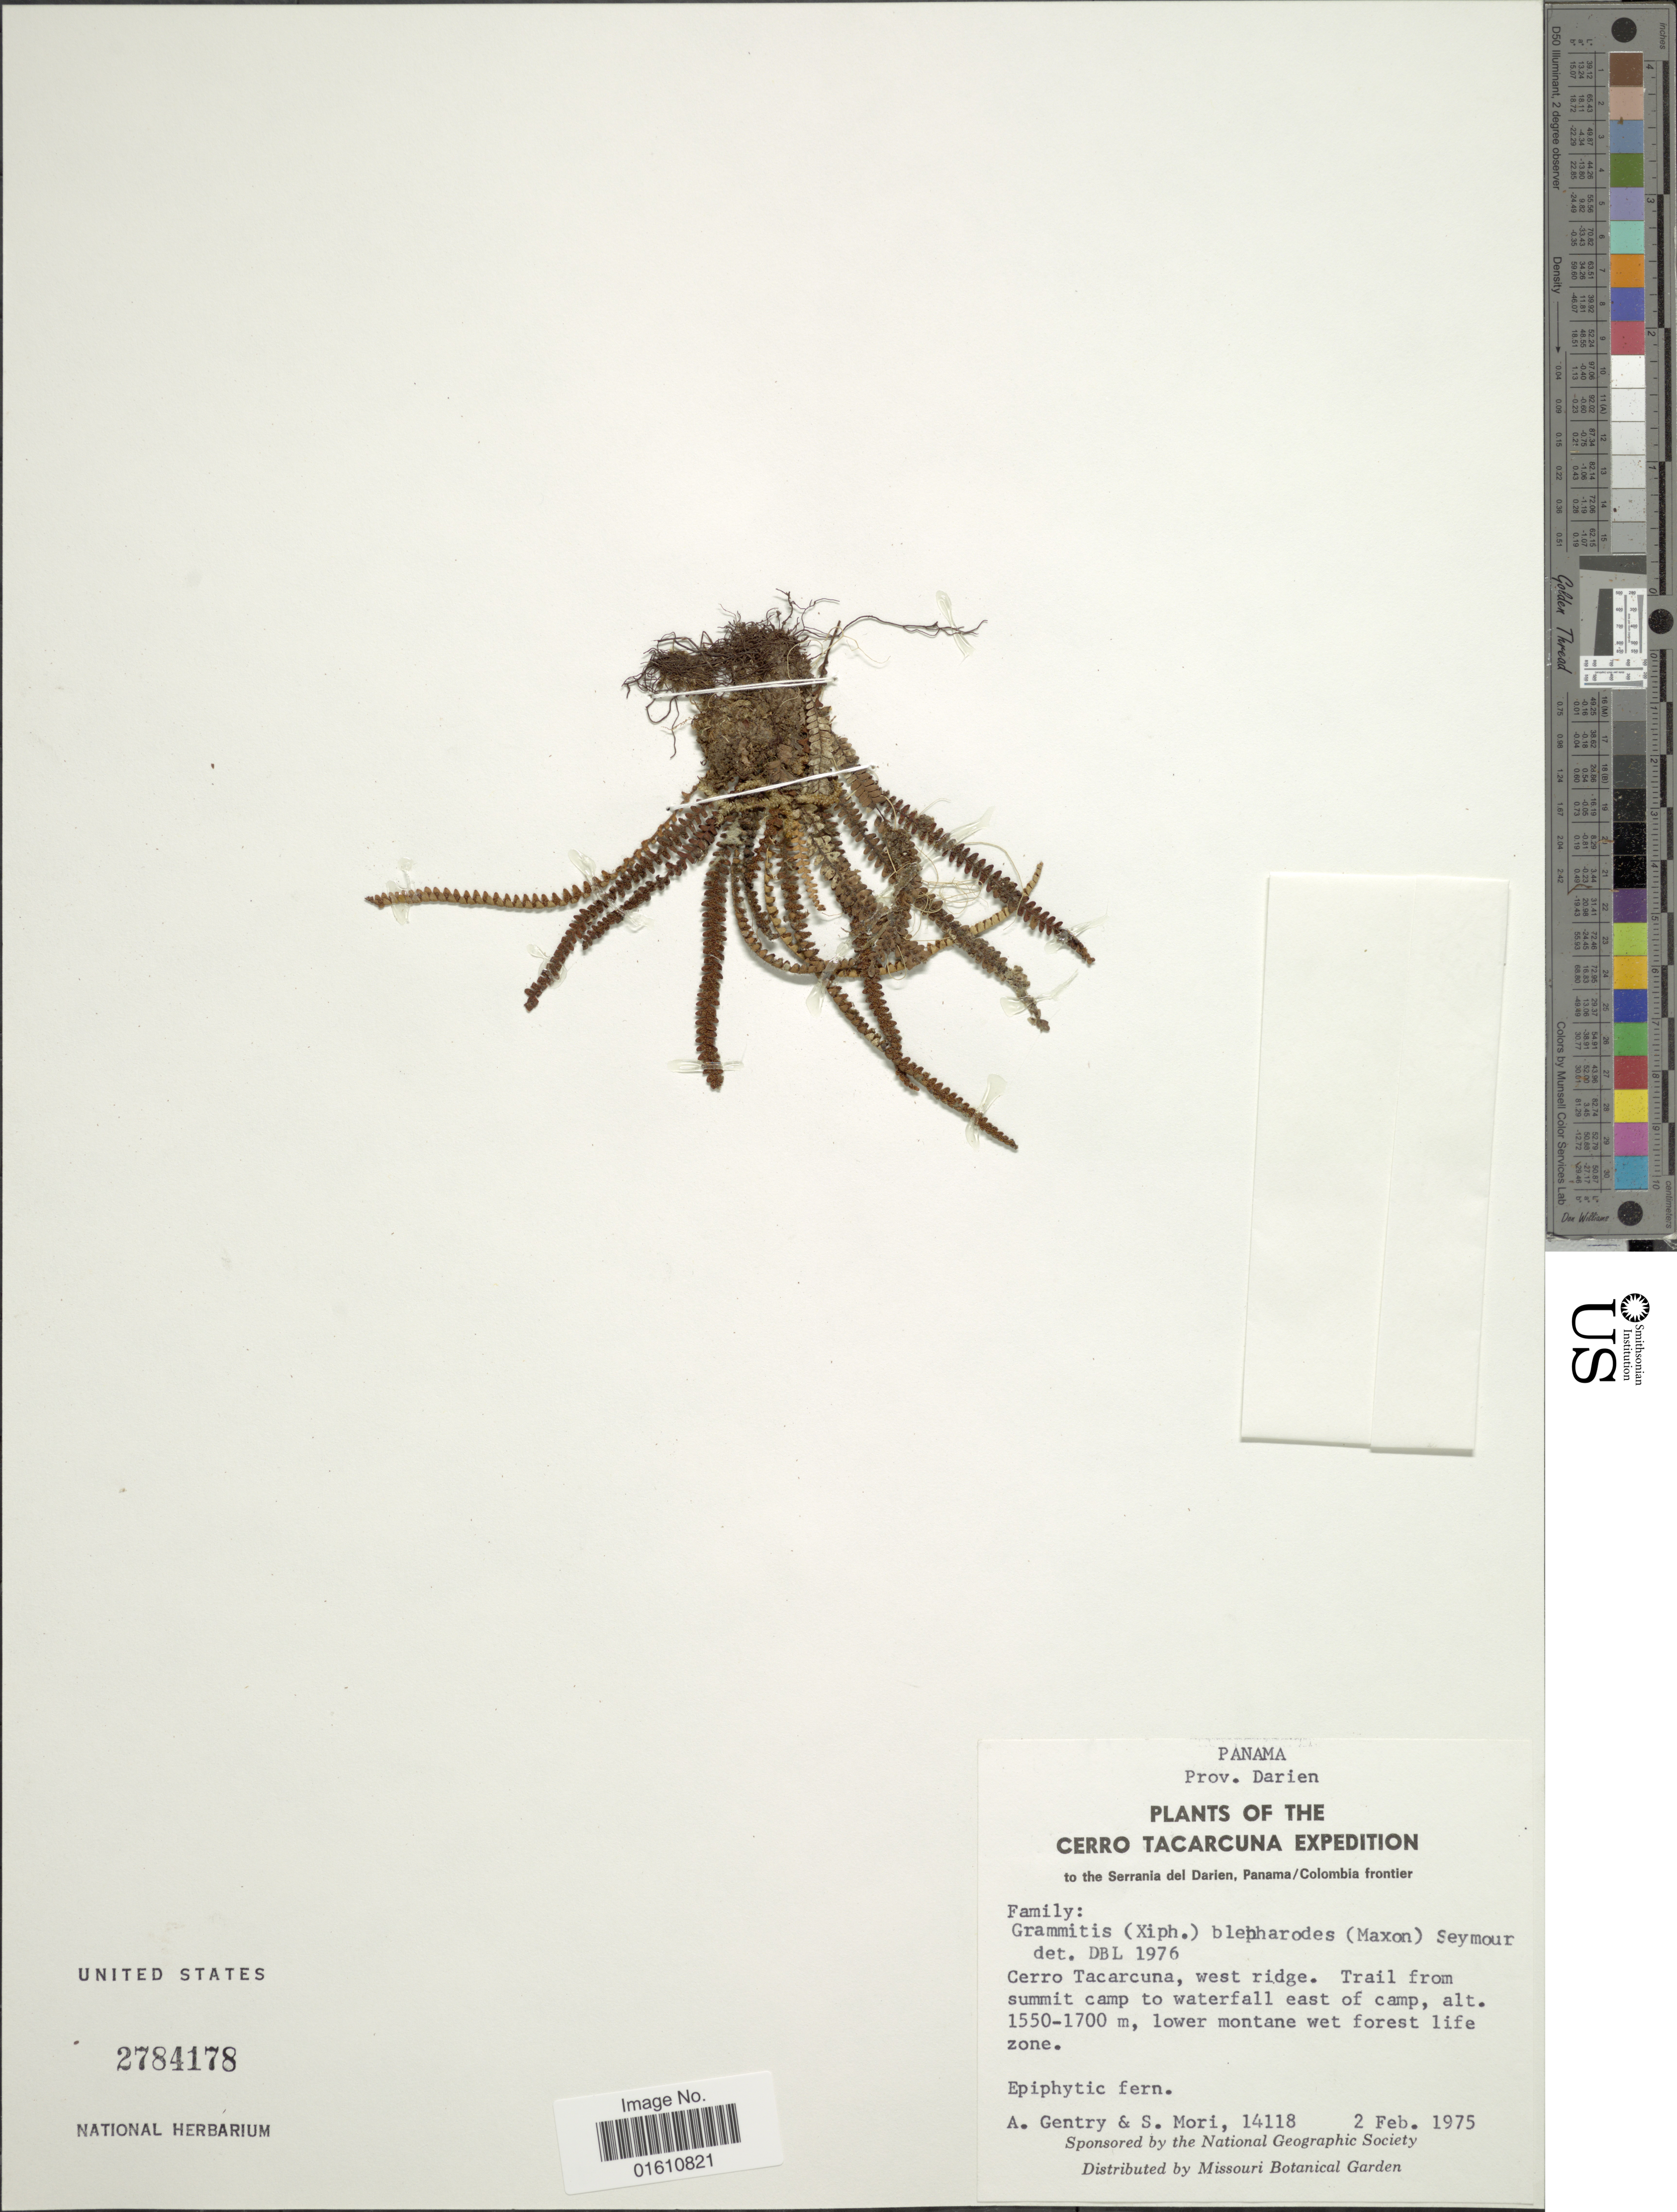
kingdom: Plantae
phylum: Tracheophyta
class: Polypodiopsida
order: Polypodiales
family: Polypodiaceae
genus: Moranopteris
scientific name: Moranopteris taenifolia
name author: (Jenman) R. Y. Hirai & J. Prado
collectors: A. H. Gentry & S. Mori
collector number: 14118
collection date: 1975-02-02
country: Panama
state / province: Darién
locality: The Serrania del Darien, Panama/Colombia Frontier, cerro Tacarcuna, west ridge, trail from summit camp to waterfall east of camp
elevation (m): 1550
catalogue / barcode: US 2784178